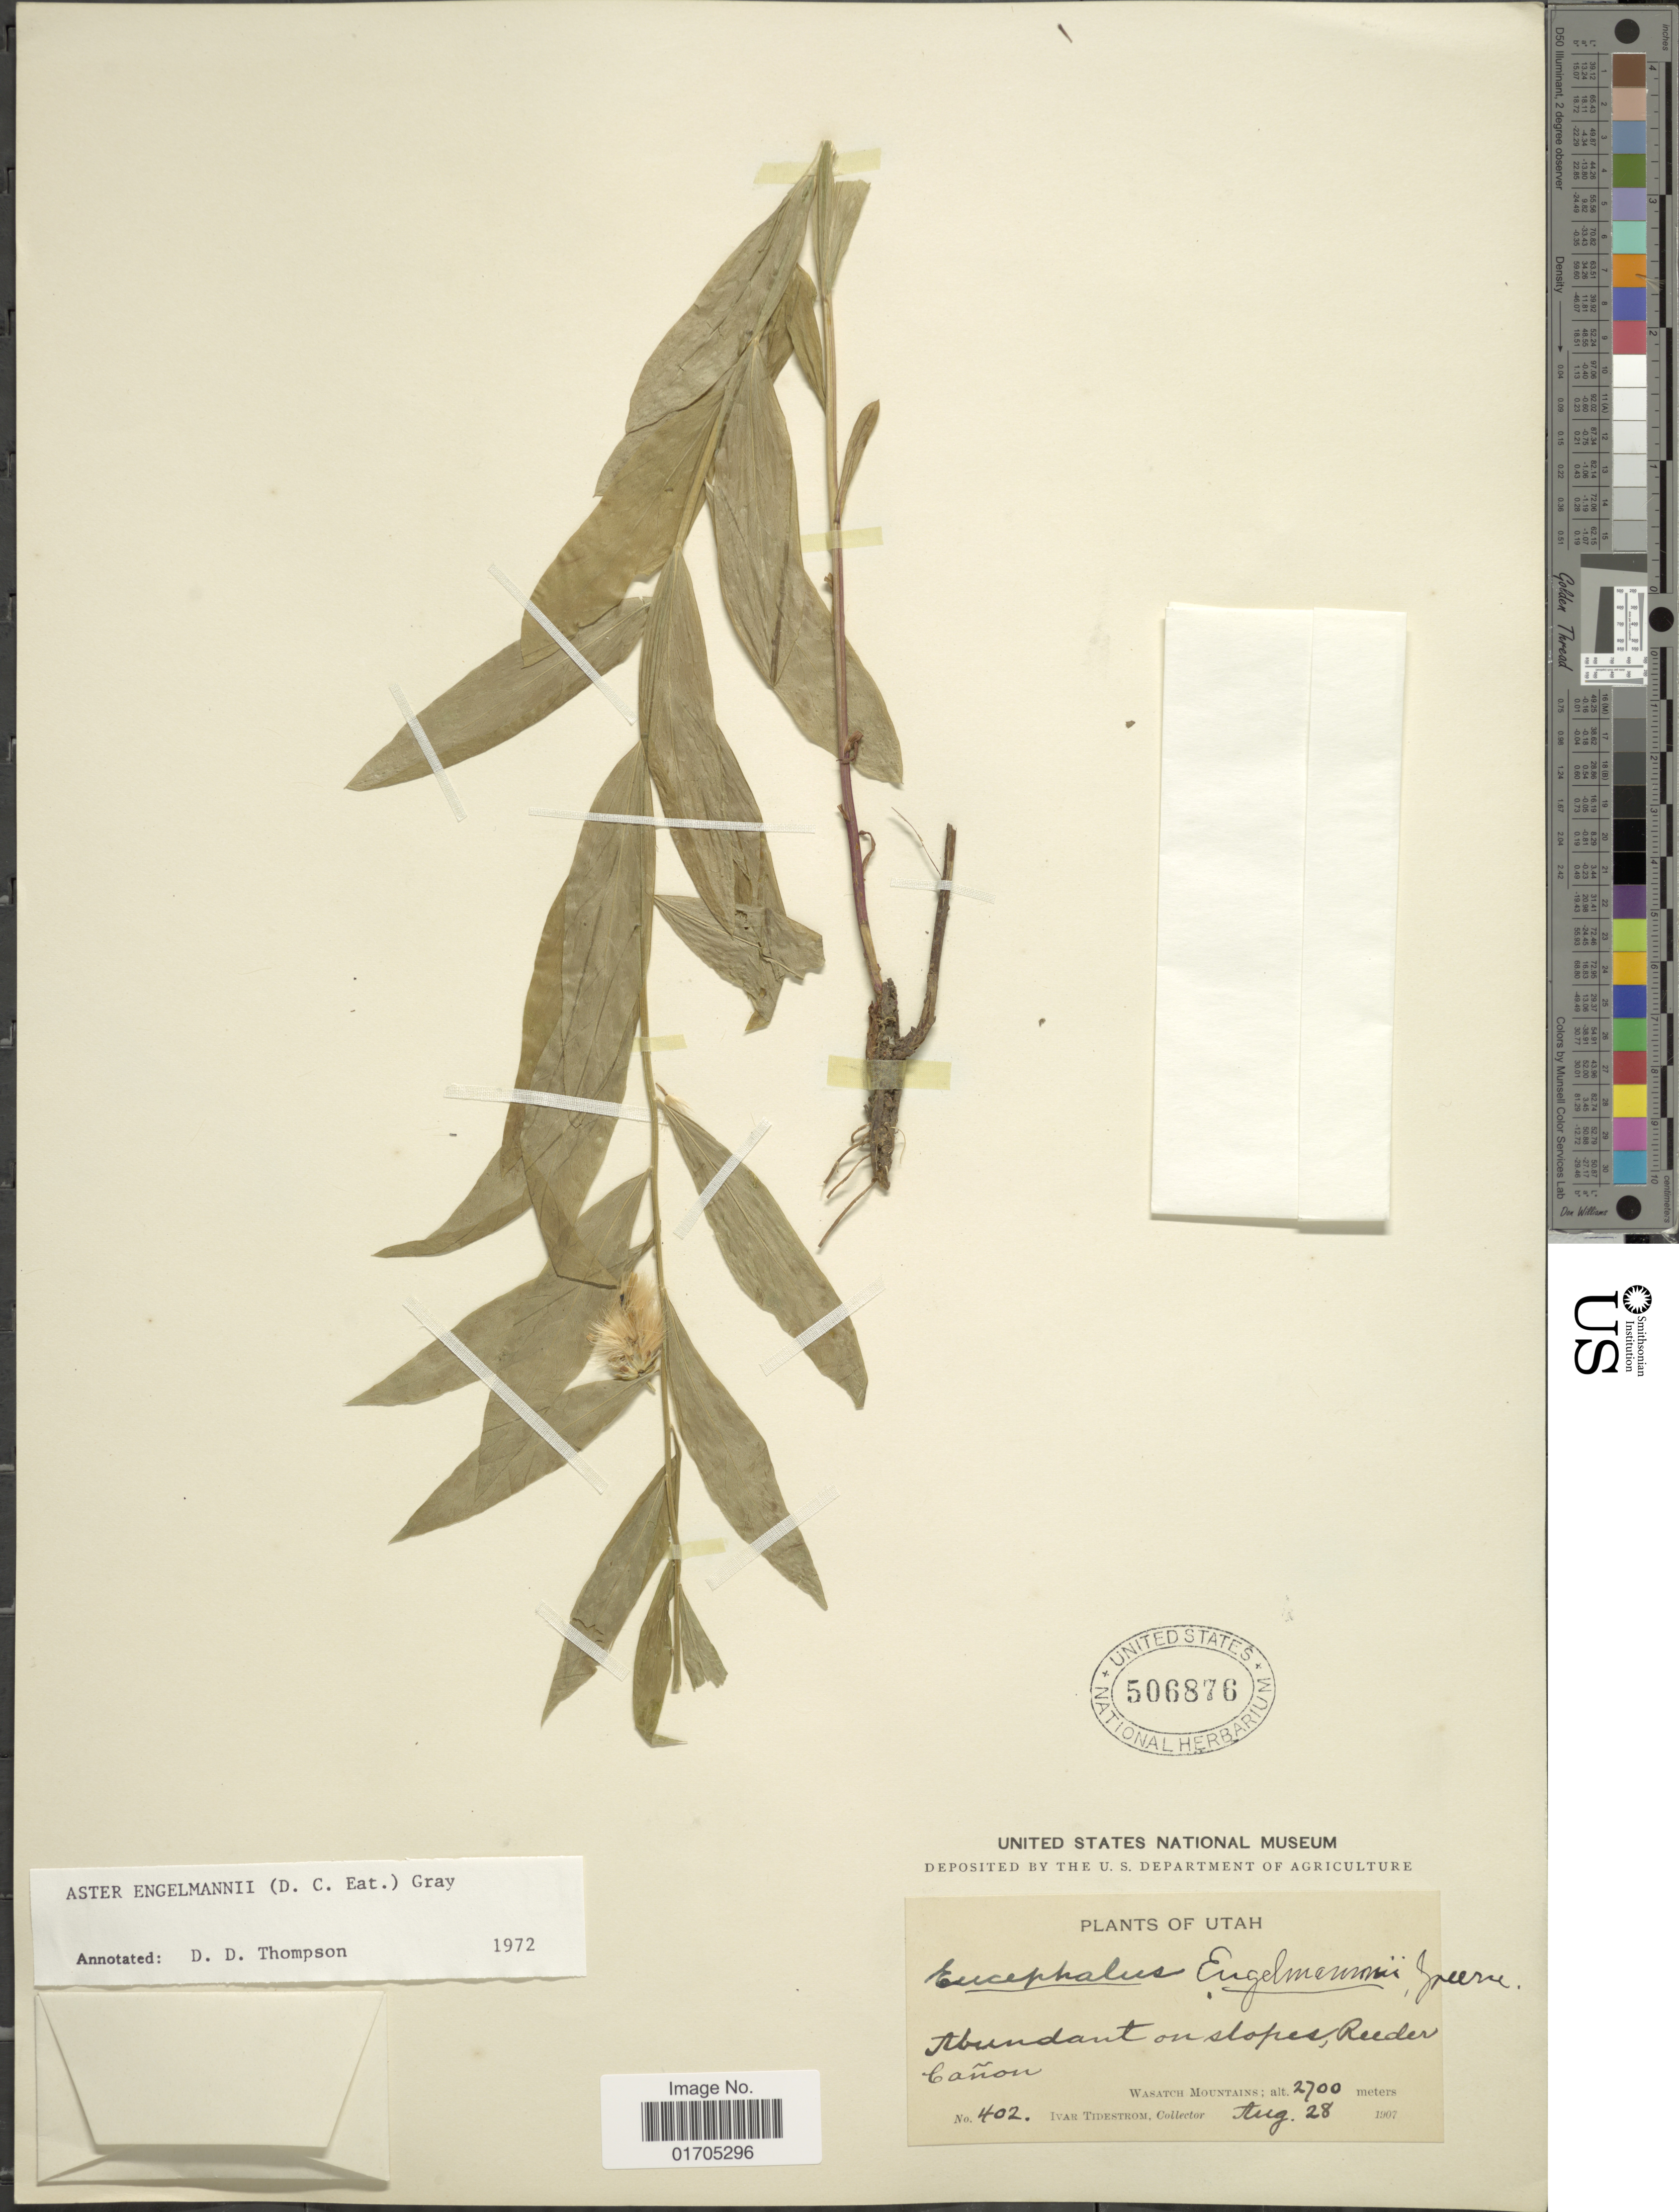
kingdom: Plantae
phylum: Tracheophyta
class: Magnoliopsida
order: Asterales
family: Asteraceae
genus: Eucephalus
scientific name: Eucephalus engelmannii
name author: (D.C. Eaton) Greene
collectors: I. F. Tidestrom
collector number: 402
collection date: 1907-08-28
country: United States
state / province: Utah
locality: Abundant on slopes, Reeder Cañon, Wasatch Mountains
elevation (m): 2700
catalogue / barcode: US 506876